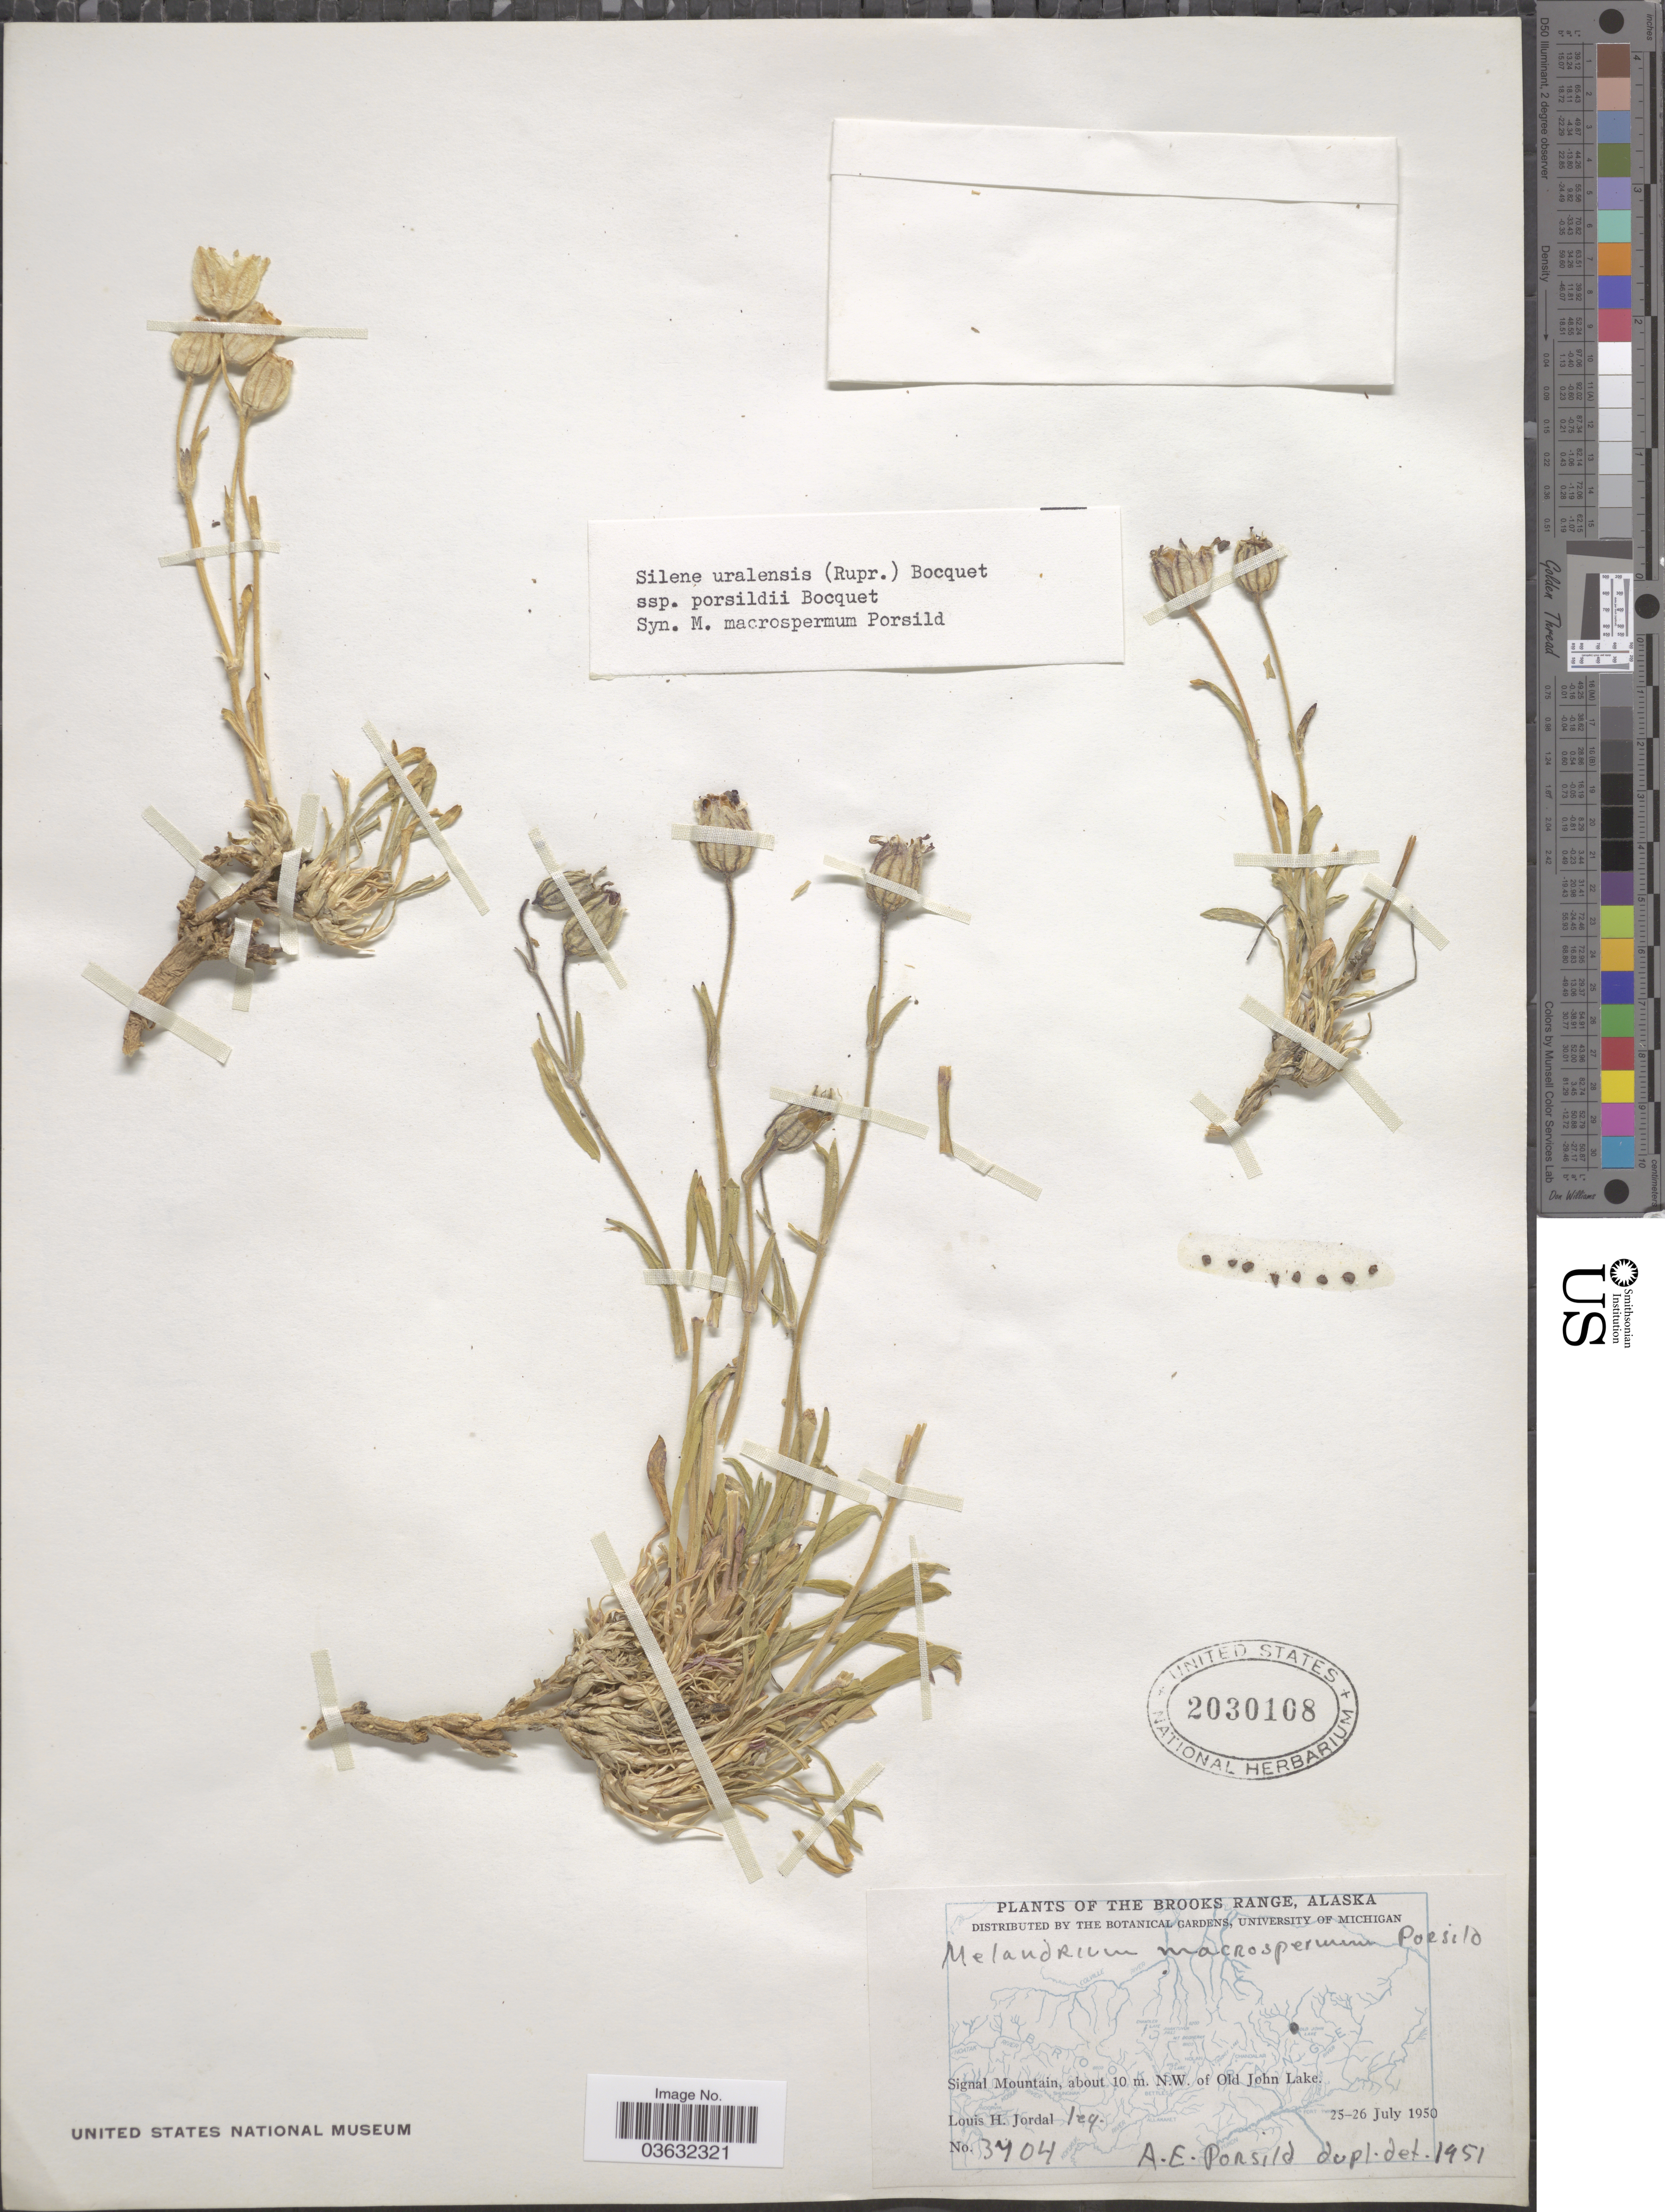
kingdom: Plantae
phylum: Tracheophyta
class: Magnoliopsida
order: Caryophyllales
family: Caryophyllaceae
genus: Silene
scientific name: Silene uralensis subsp. porsildii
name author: Bocquet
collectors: L. Jordal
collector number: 3704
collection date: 1950-07-25/1950-07-26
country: United States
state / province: Alaska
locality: The Brooks Range. Signal Mountain, about 10 m. N.W. of Old John Lake.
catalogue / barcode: US 2030108